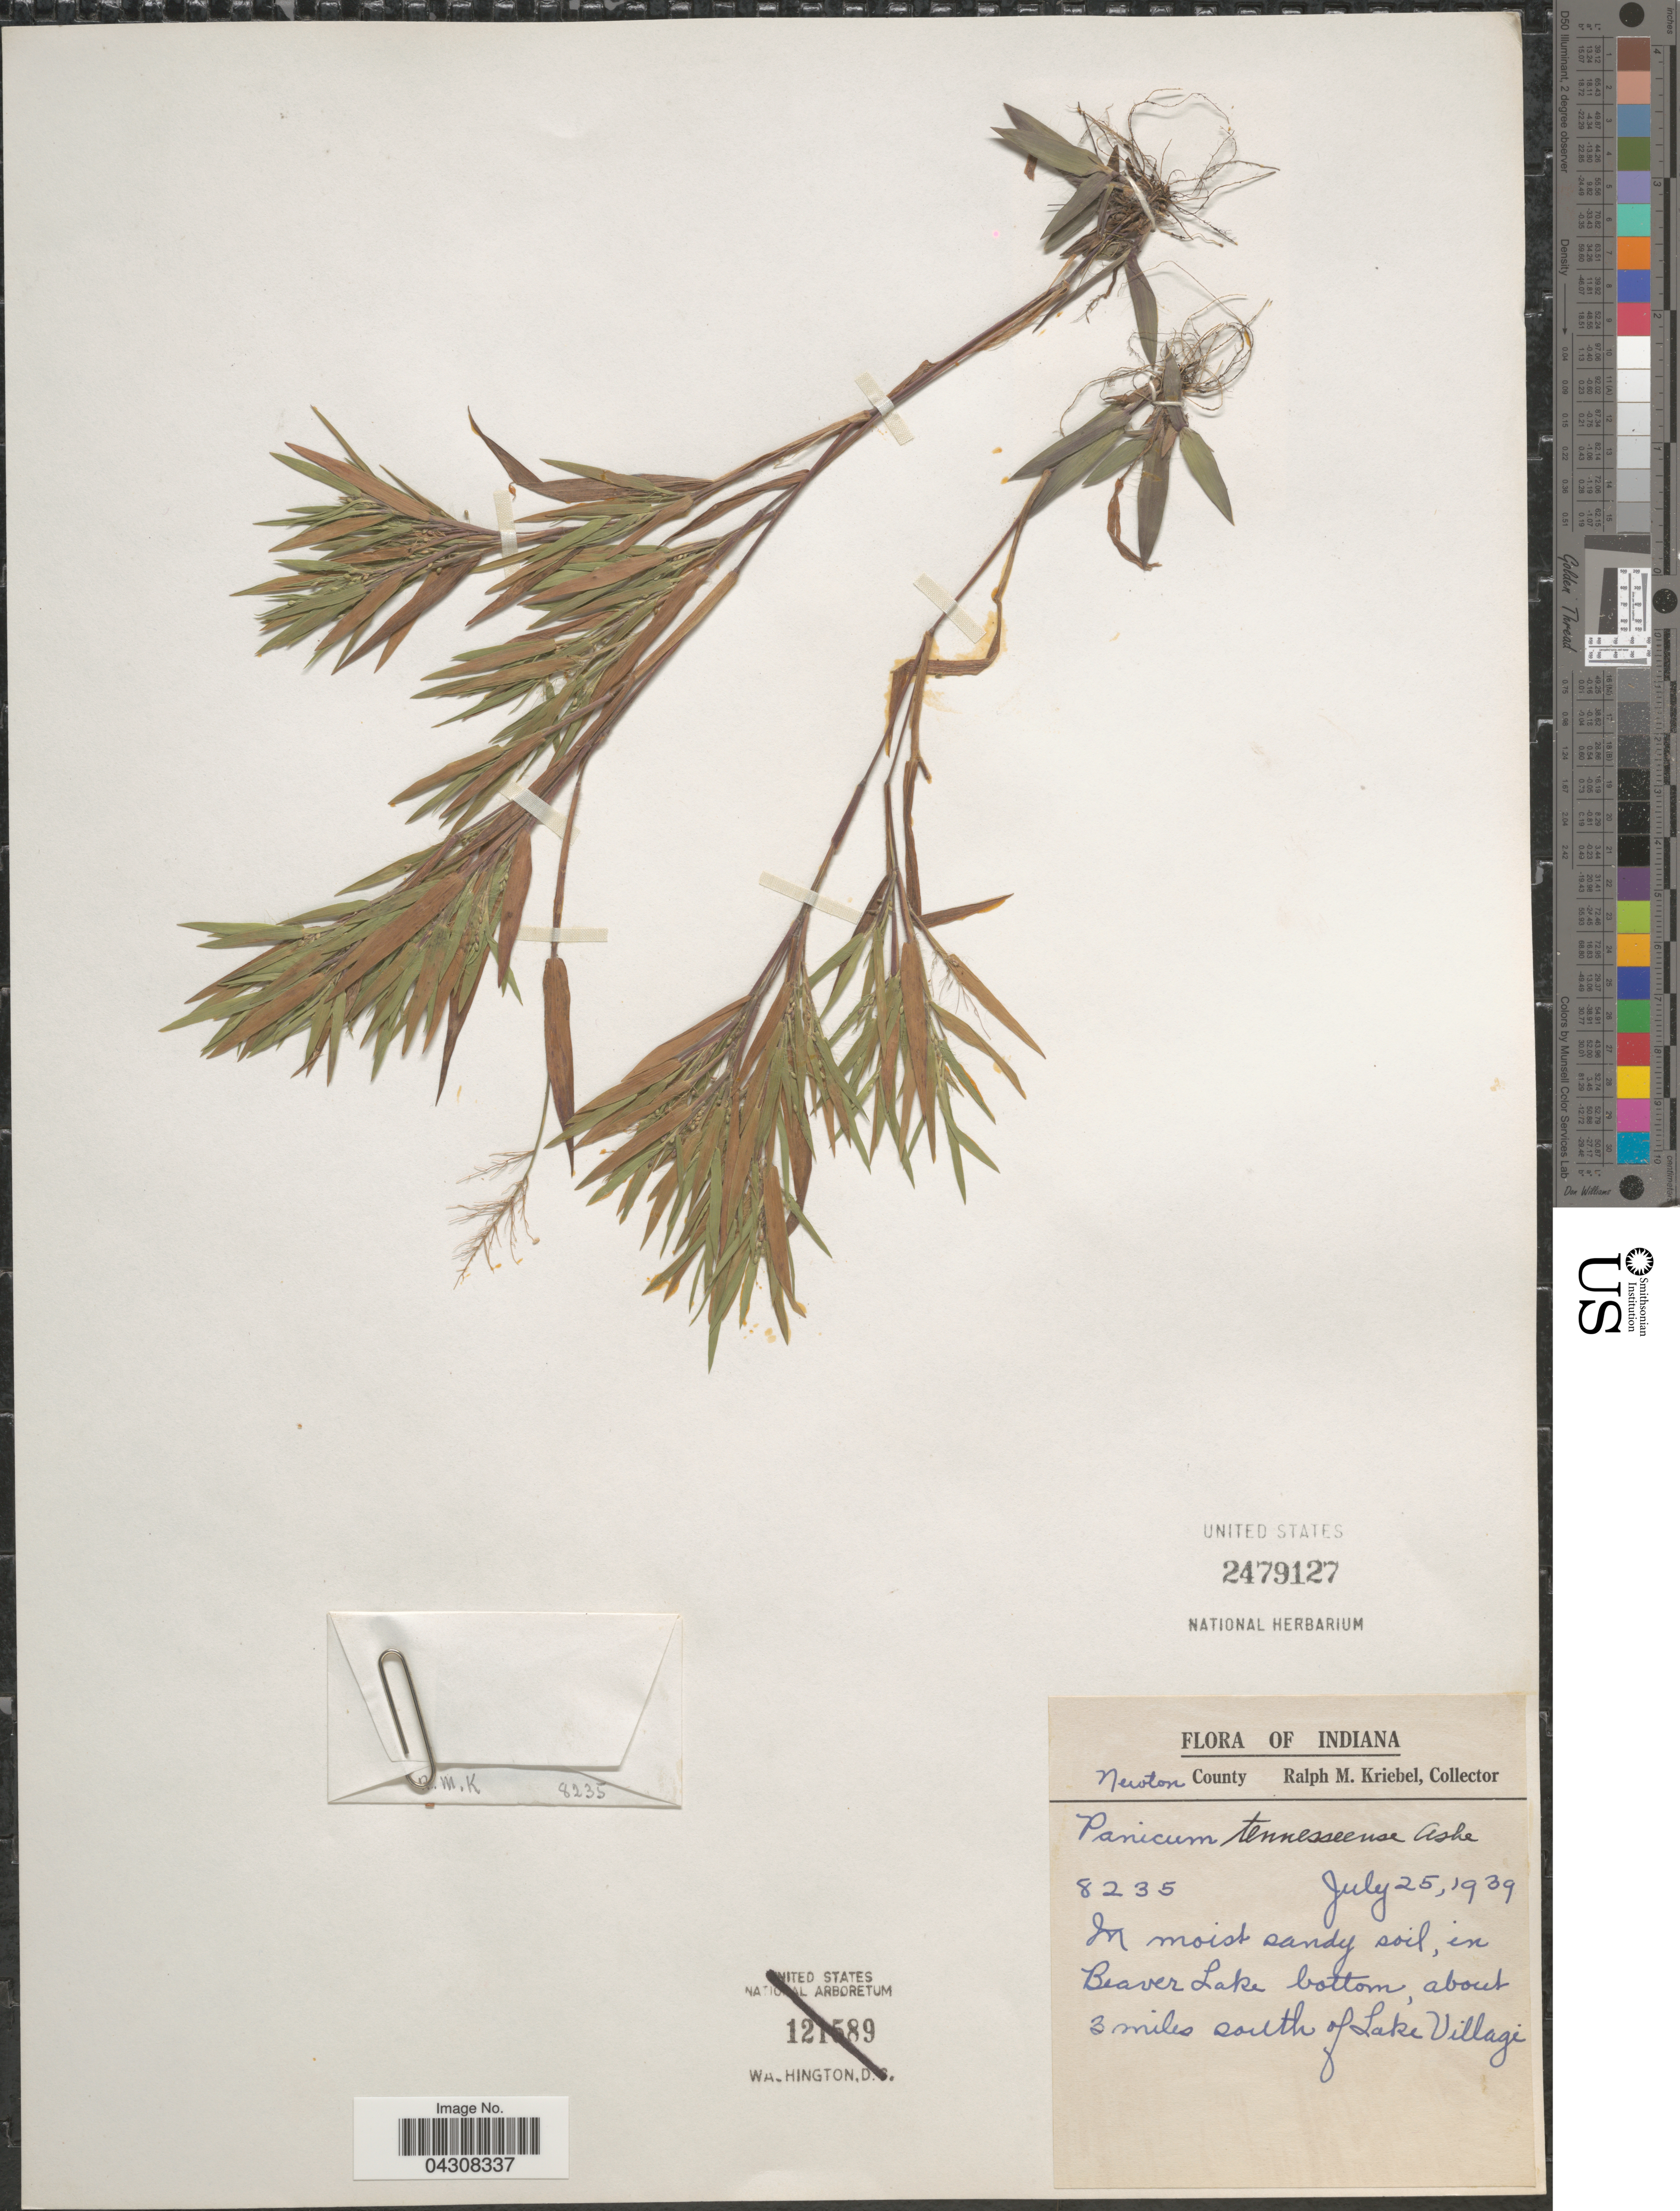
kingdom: Plantae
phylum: Tracheophyta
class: Liliopsida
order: Poales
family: Poaceae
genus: Dichanthelium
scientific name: Dichanthelium acuminatum var. acuminatum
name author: (Sw.) Gould & C.A. Clark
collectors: R. M. Kriebel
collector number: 8235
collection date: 1939-07-25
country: United States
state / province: Indiana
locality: Newton County. In moist sandy soil, in Beaver Lake bottom, about 3 miles south of Lake Village.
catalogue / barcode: US 2479127